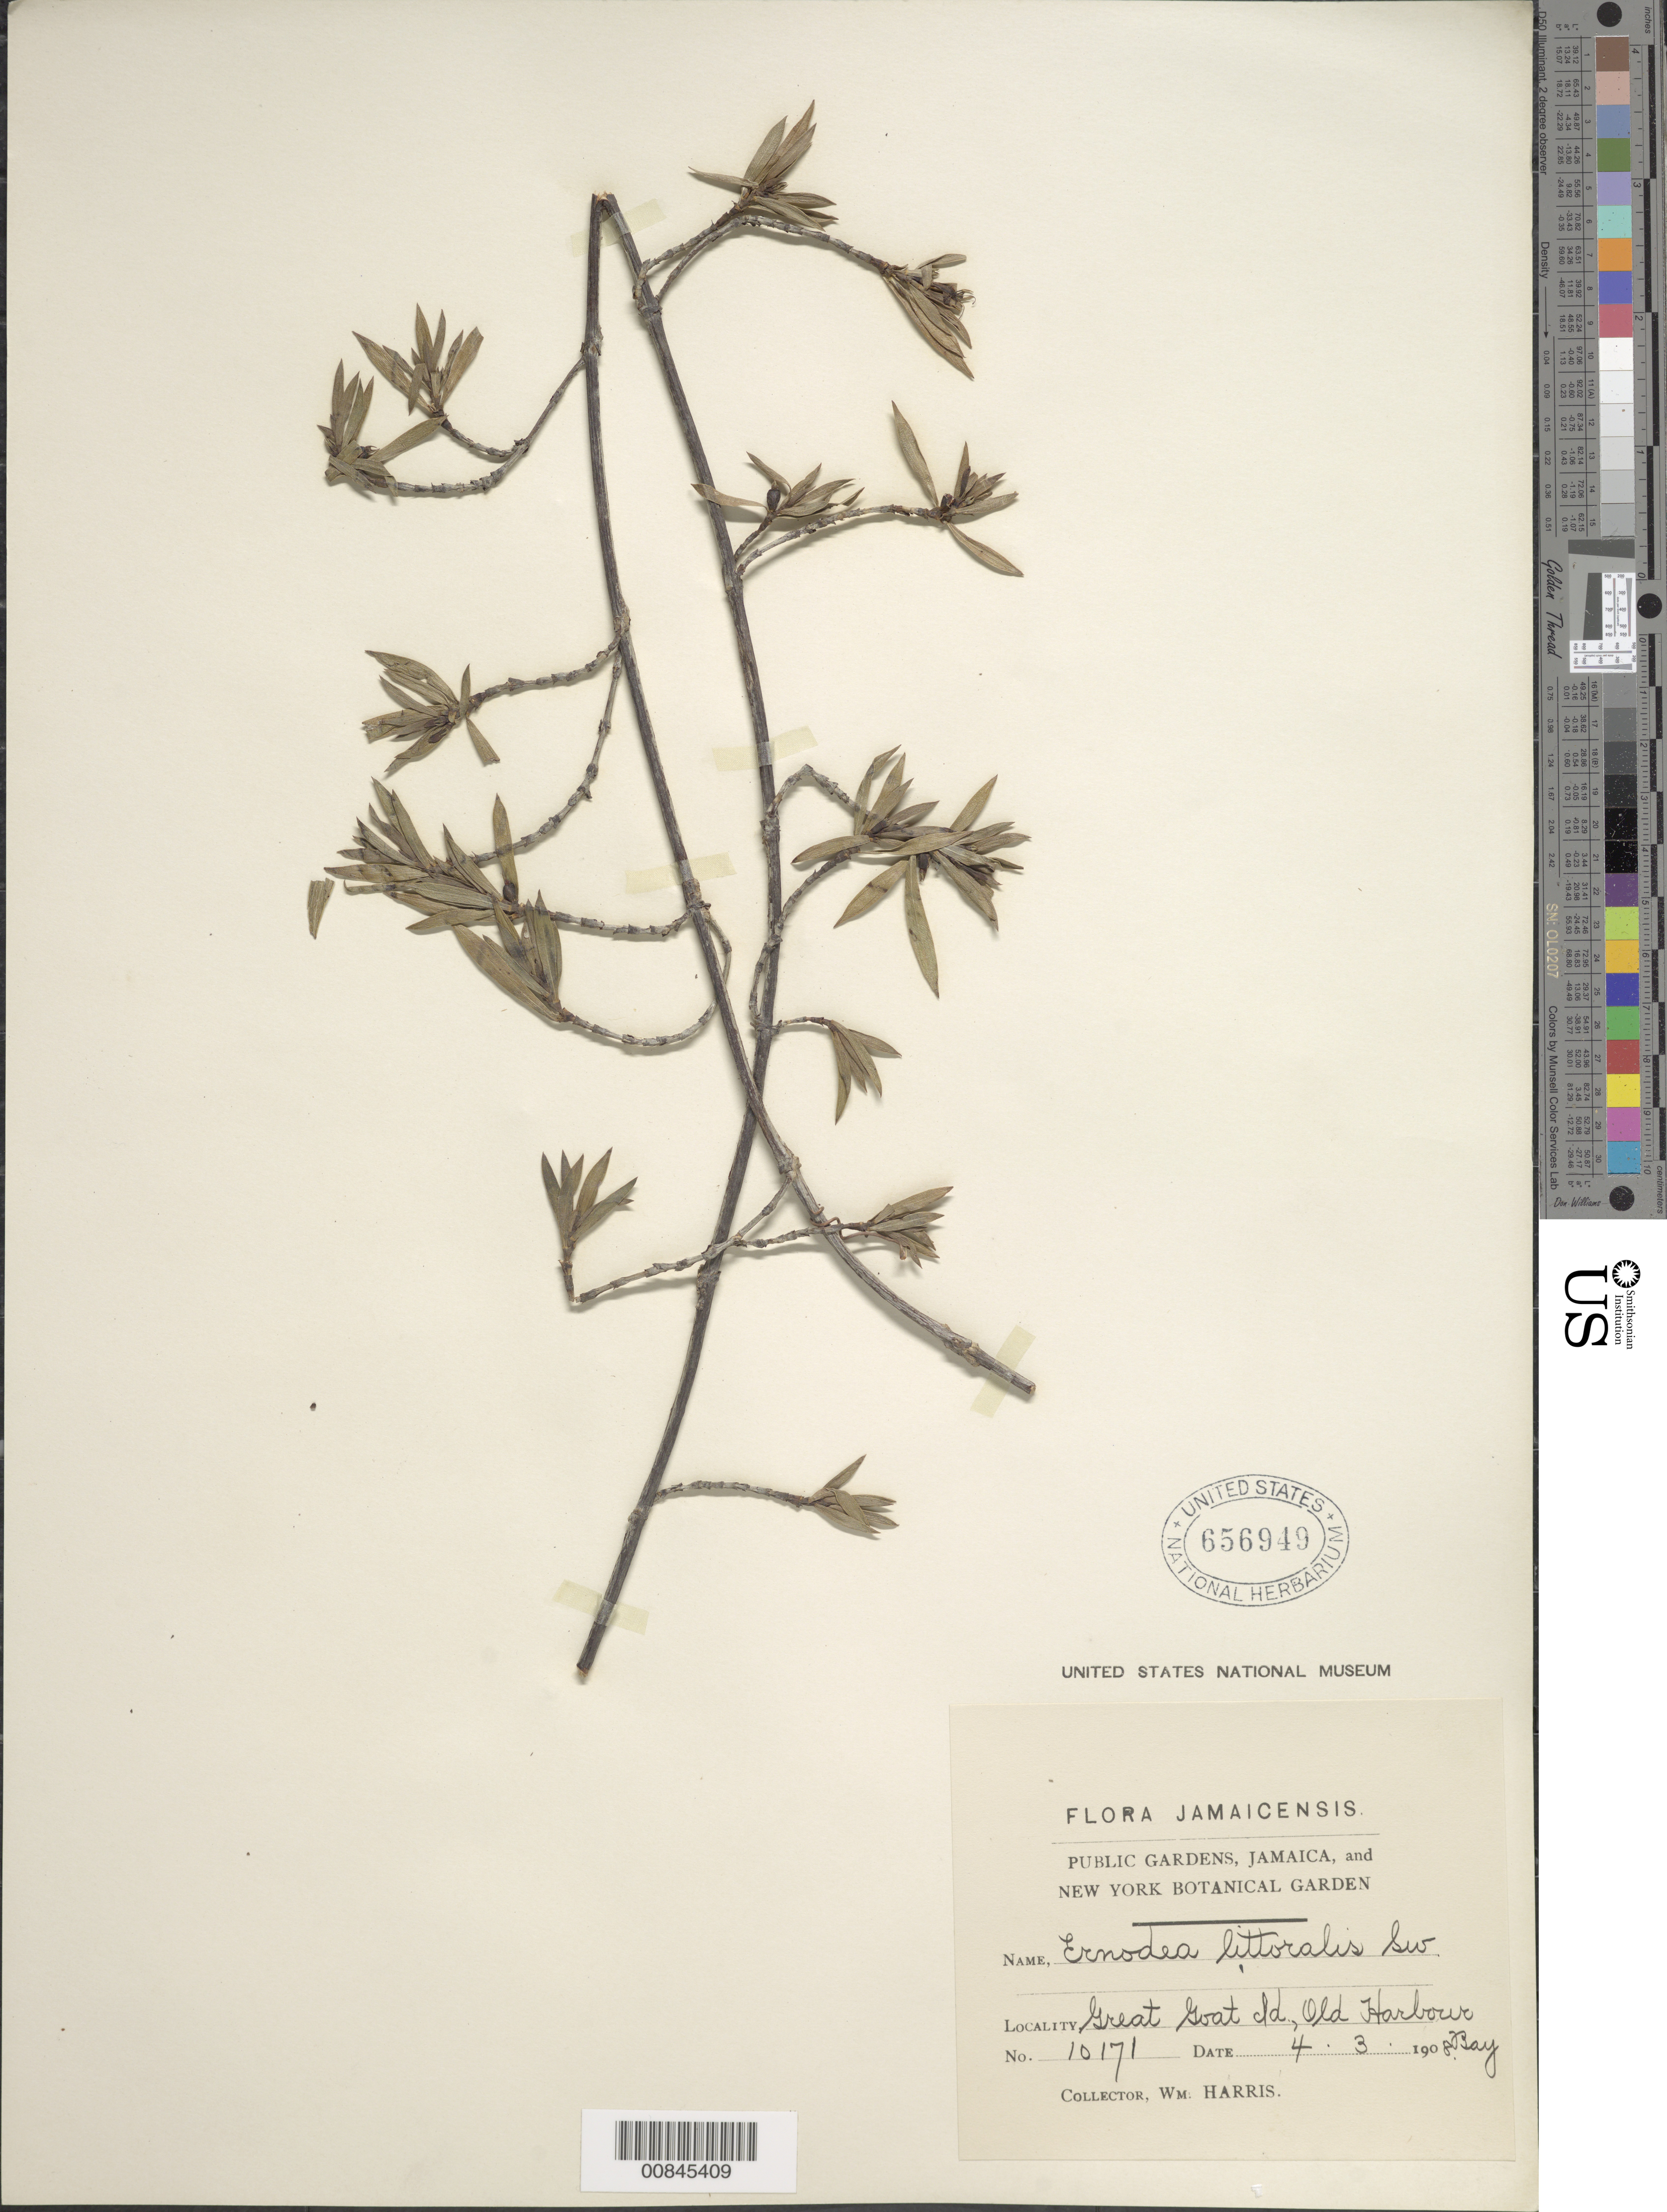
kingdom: Plantae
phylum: Tracheophyta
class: Magnoliopsida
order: Gentianales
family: Rubiaceae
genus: Ernodea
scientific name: Ernodea littoralis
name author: Sw.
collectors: W. H. Harris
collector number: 10171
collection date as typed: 04 Mar 1908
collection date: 1908-03-04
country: Jamaica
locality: Great Goat Id.(sp.?), Old Harbour Bay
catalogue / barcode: US 656949